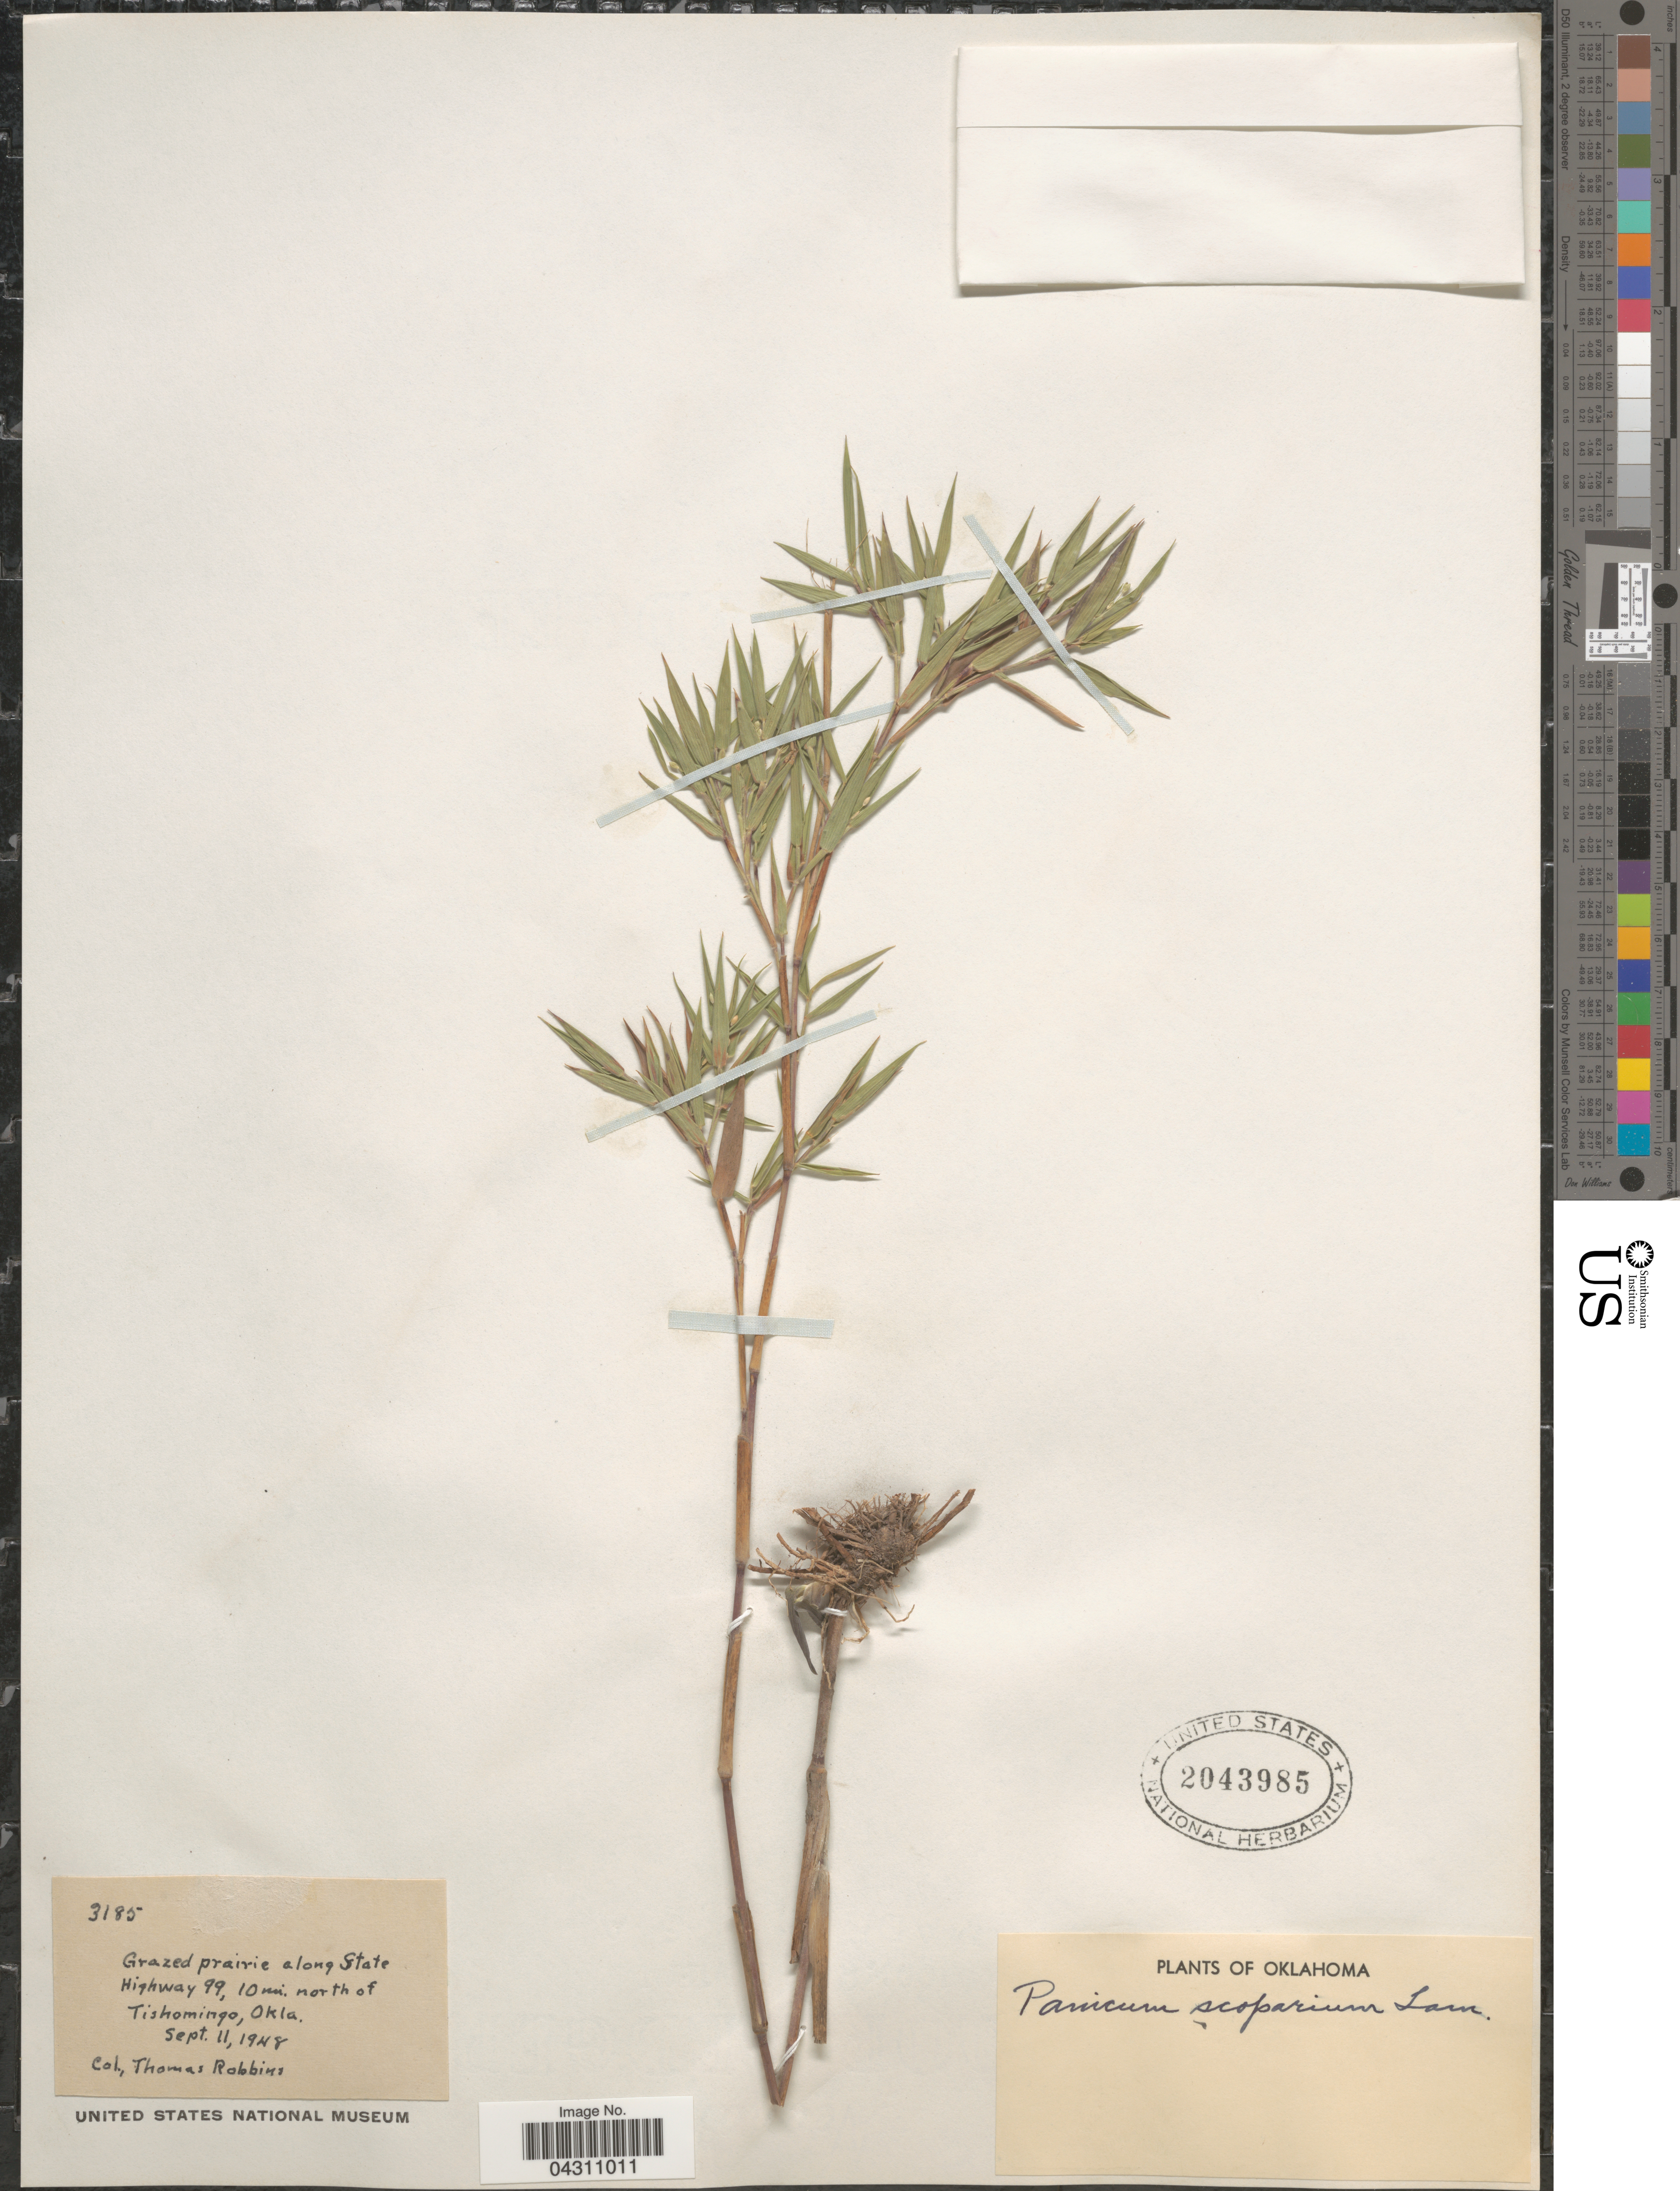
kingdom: Plantae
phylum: Tracheophyta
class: Liliopsida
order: Poales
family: Poaceae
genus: Dichanthelium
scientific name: Dichanthelium scoparium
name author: (Lam.) Gould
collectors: T. Robbins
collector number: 3185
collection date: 1948-09-11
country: United States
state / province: Oklahoma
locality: Grazed prairie along State Highway 99, 10 mi. north of Tishomingo.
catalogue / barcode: US 2043985